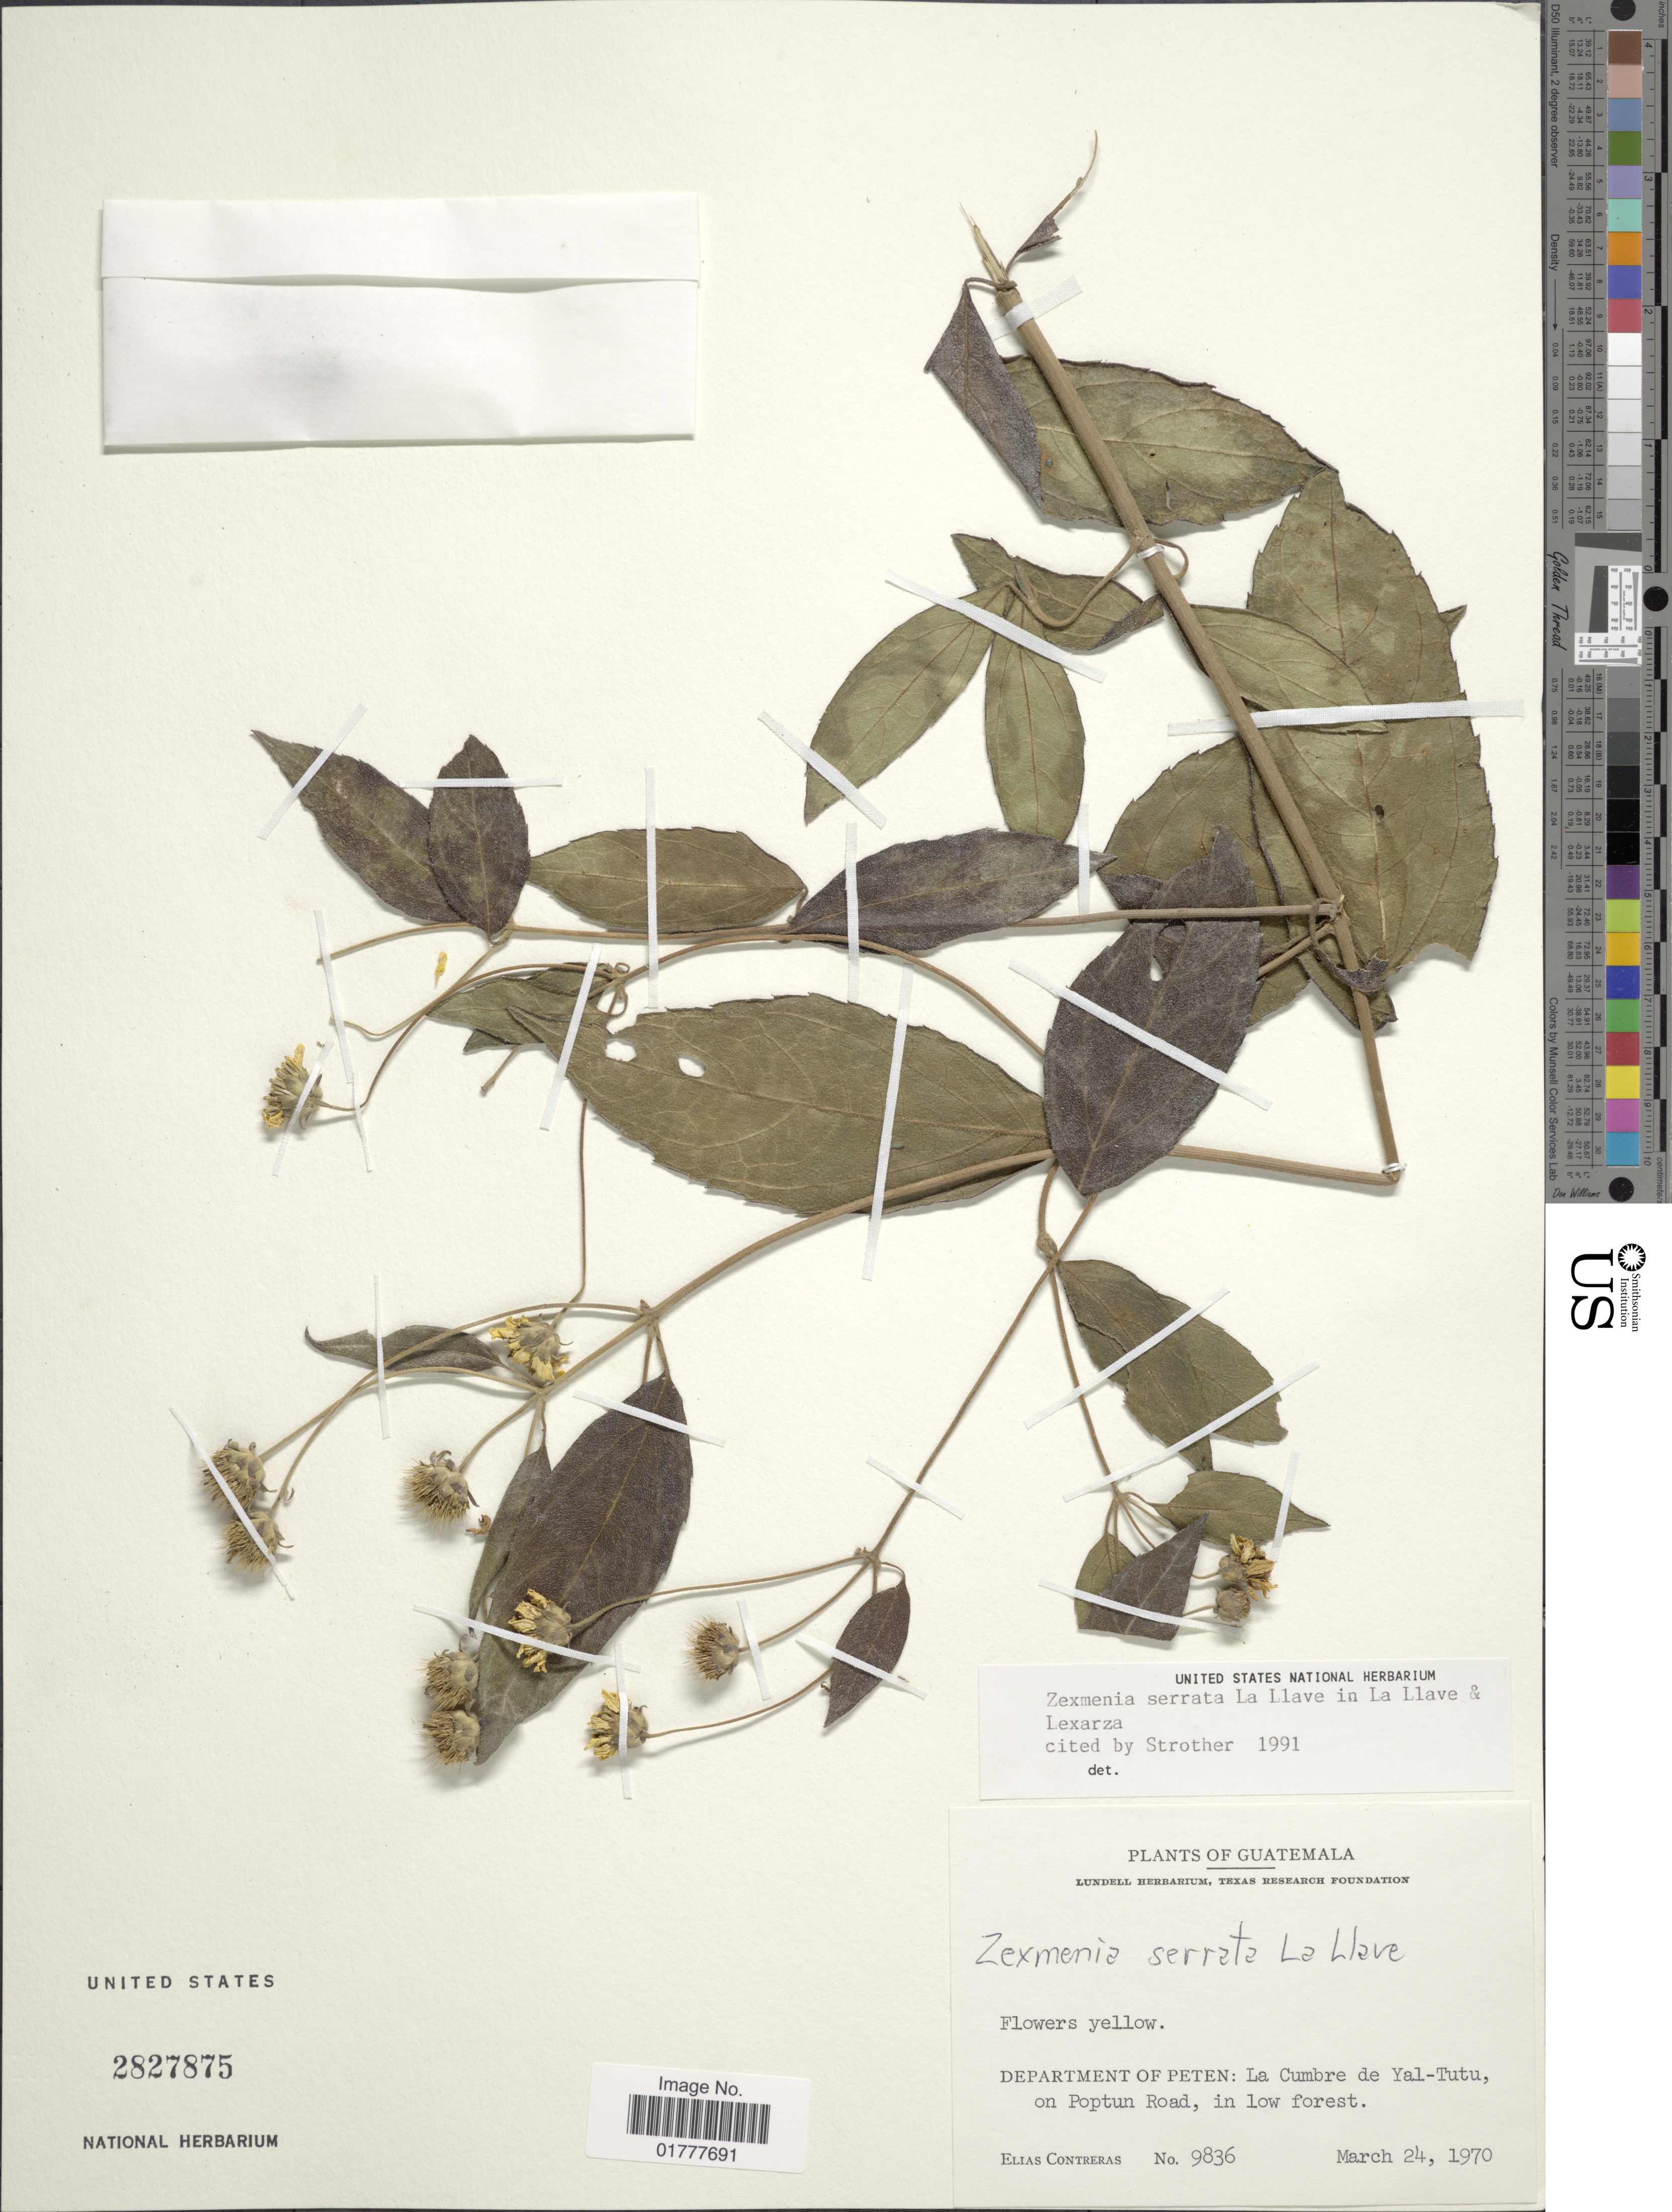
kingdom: Plantae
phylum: Tracheophyta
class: Magnoliopsida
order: Asterales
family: Asteraceae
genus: Zexmenia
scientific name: Zexmenia serrata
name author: La Llave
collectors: E. Contreras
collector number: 9836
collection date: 1970-03-24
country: Guatemala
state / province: El Petén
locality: Department of Peten: La Cumbre de Yal-Tutu on Poptun Road, in low forest.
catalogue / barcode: US 2827875